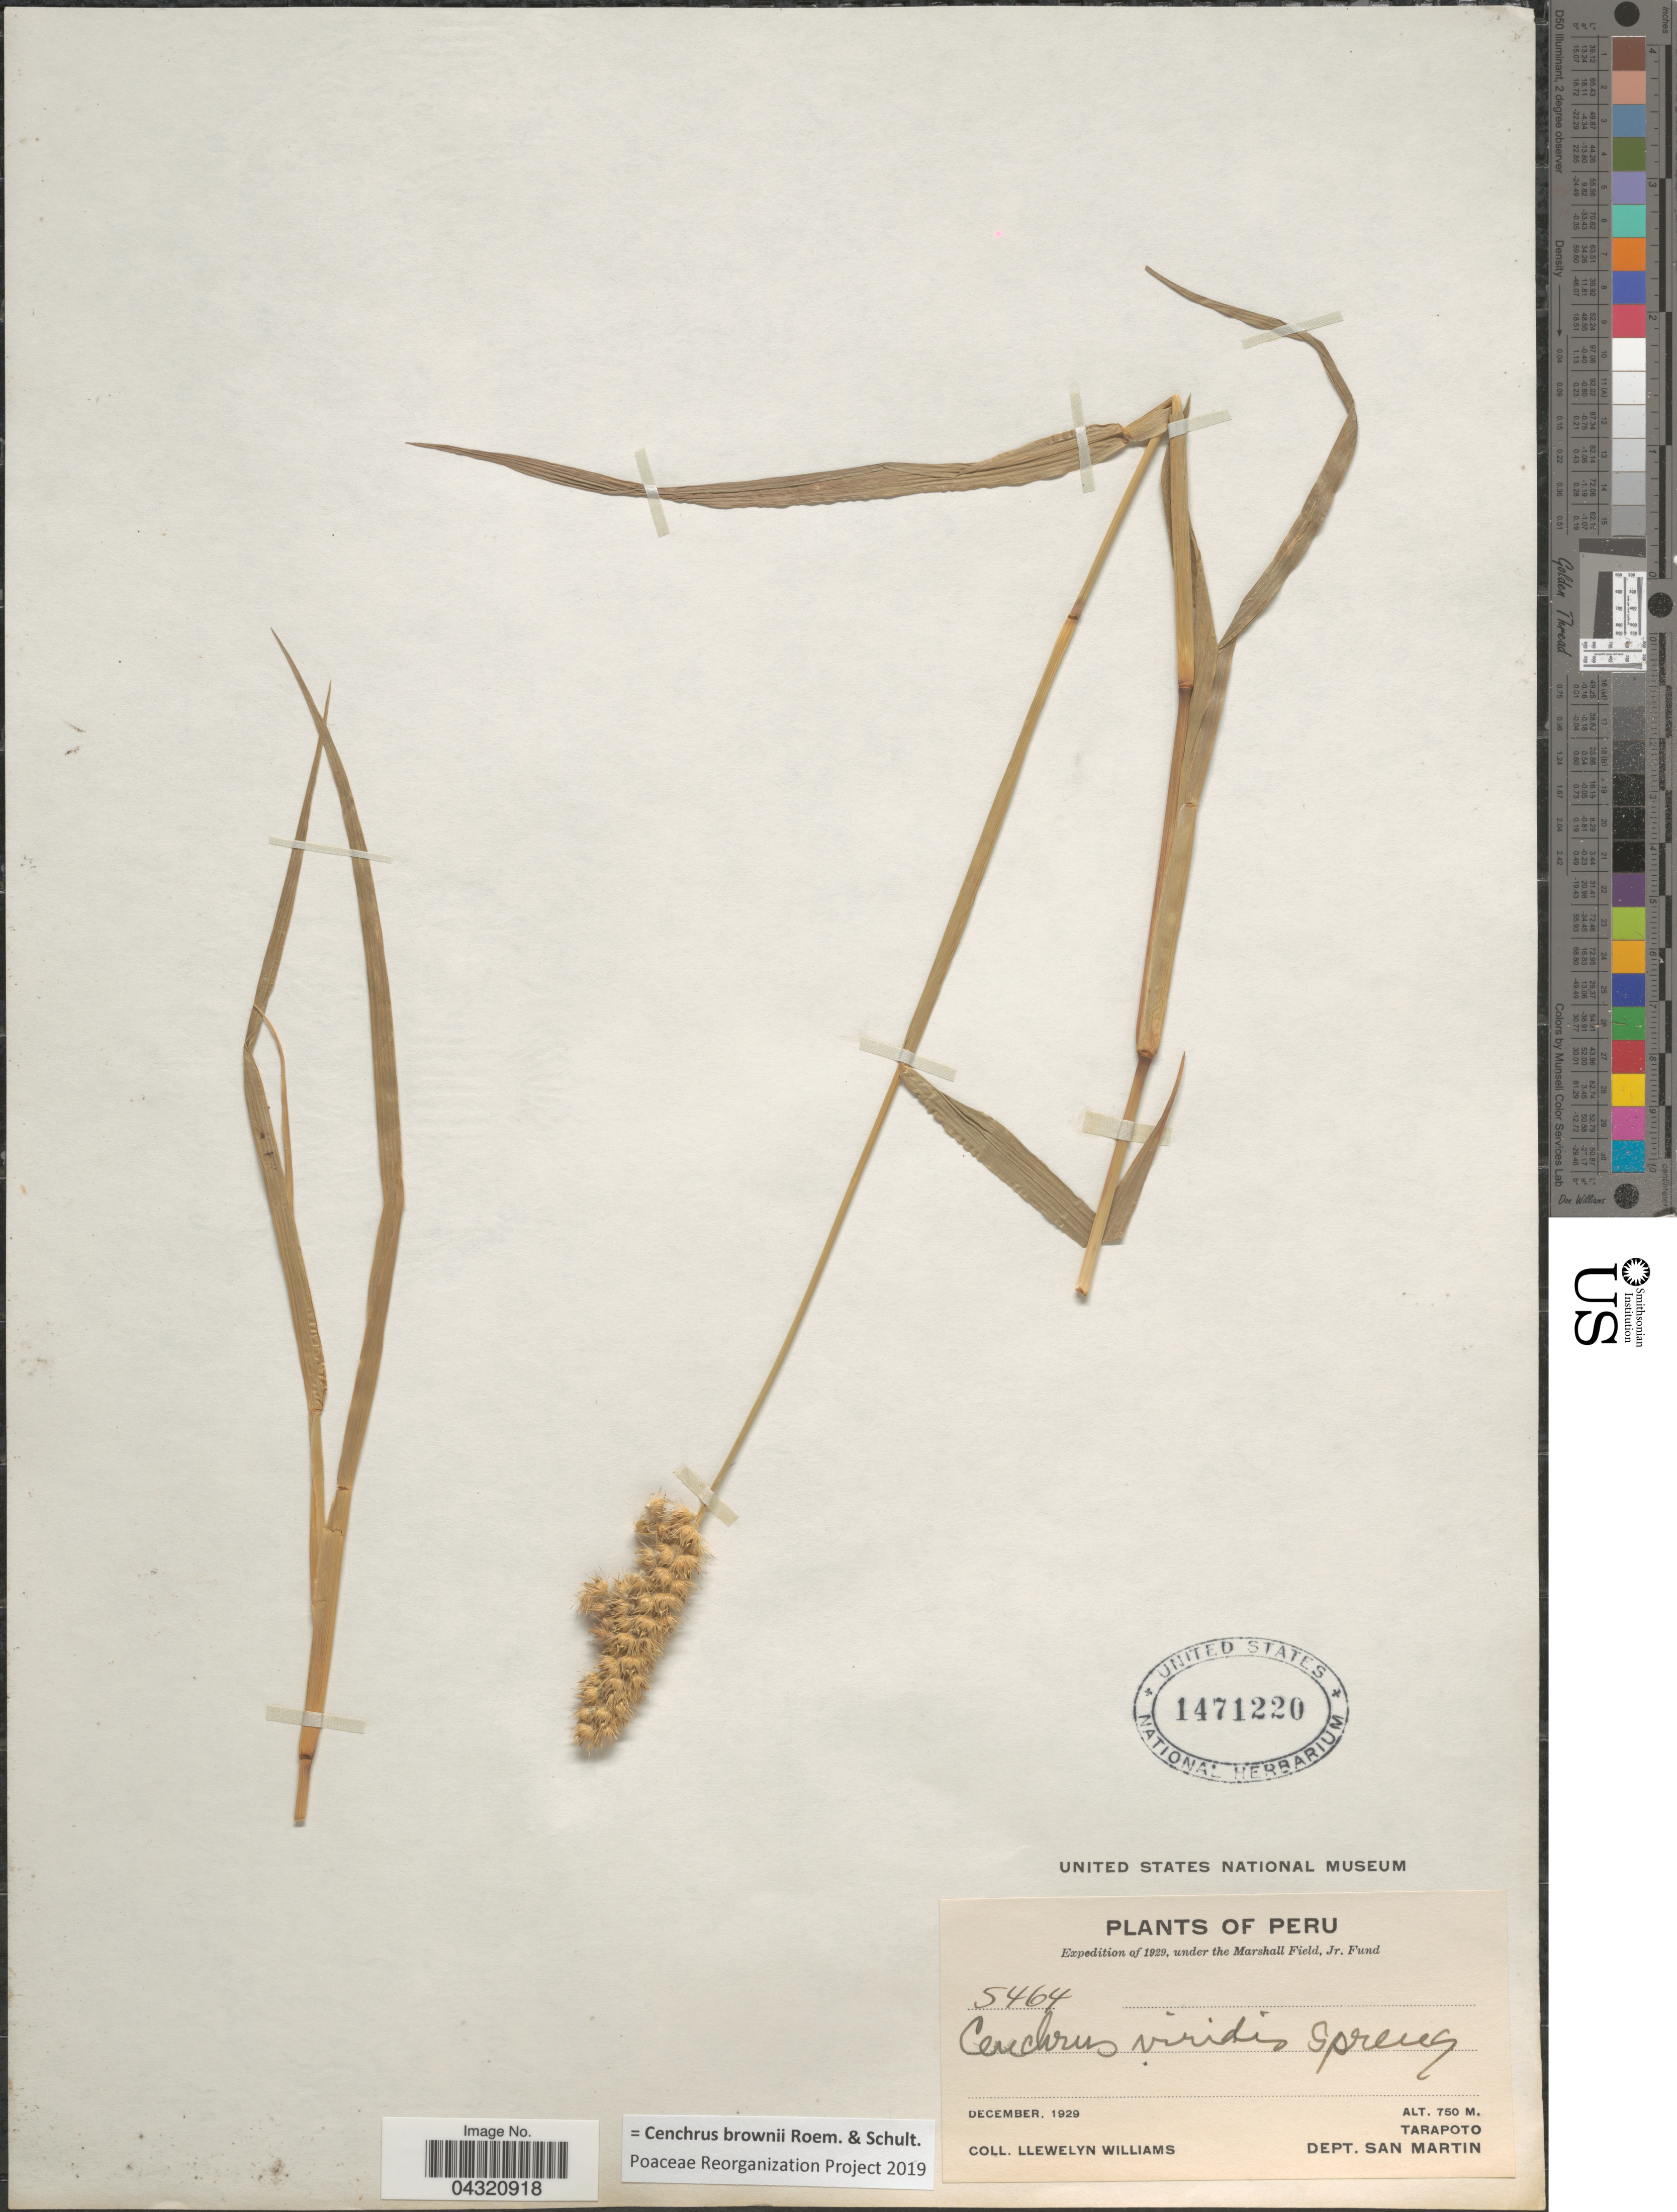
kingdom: Plantae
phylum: Tracheophyta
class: Liliopsida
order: Poales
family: Poaceae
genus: Cenchrus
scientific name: Cenchrus brownii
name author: Roem. & Schult.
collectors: Ll. Williams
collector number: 5464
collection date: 1929-12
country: Peru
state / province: San Martín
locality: Expedition of 1929. Tarapoto. Dept. San Martin.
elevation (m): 750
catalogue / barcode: US 1471220